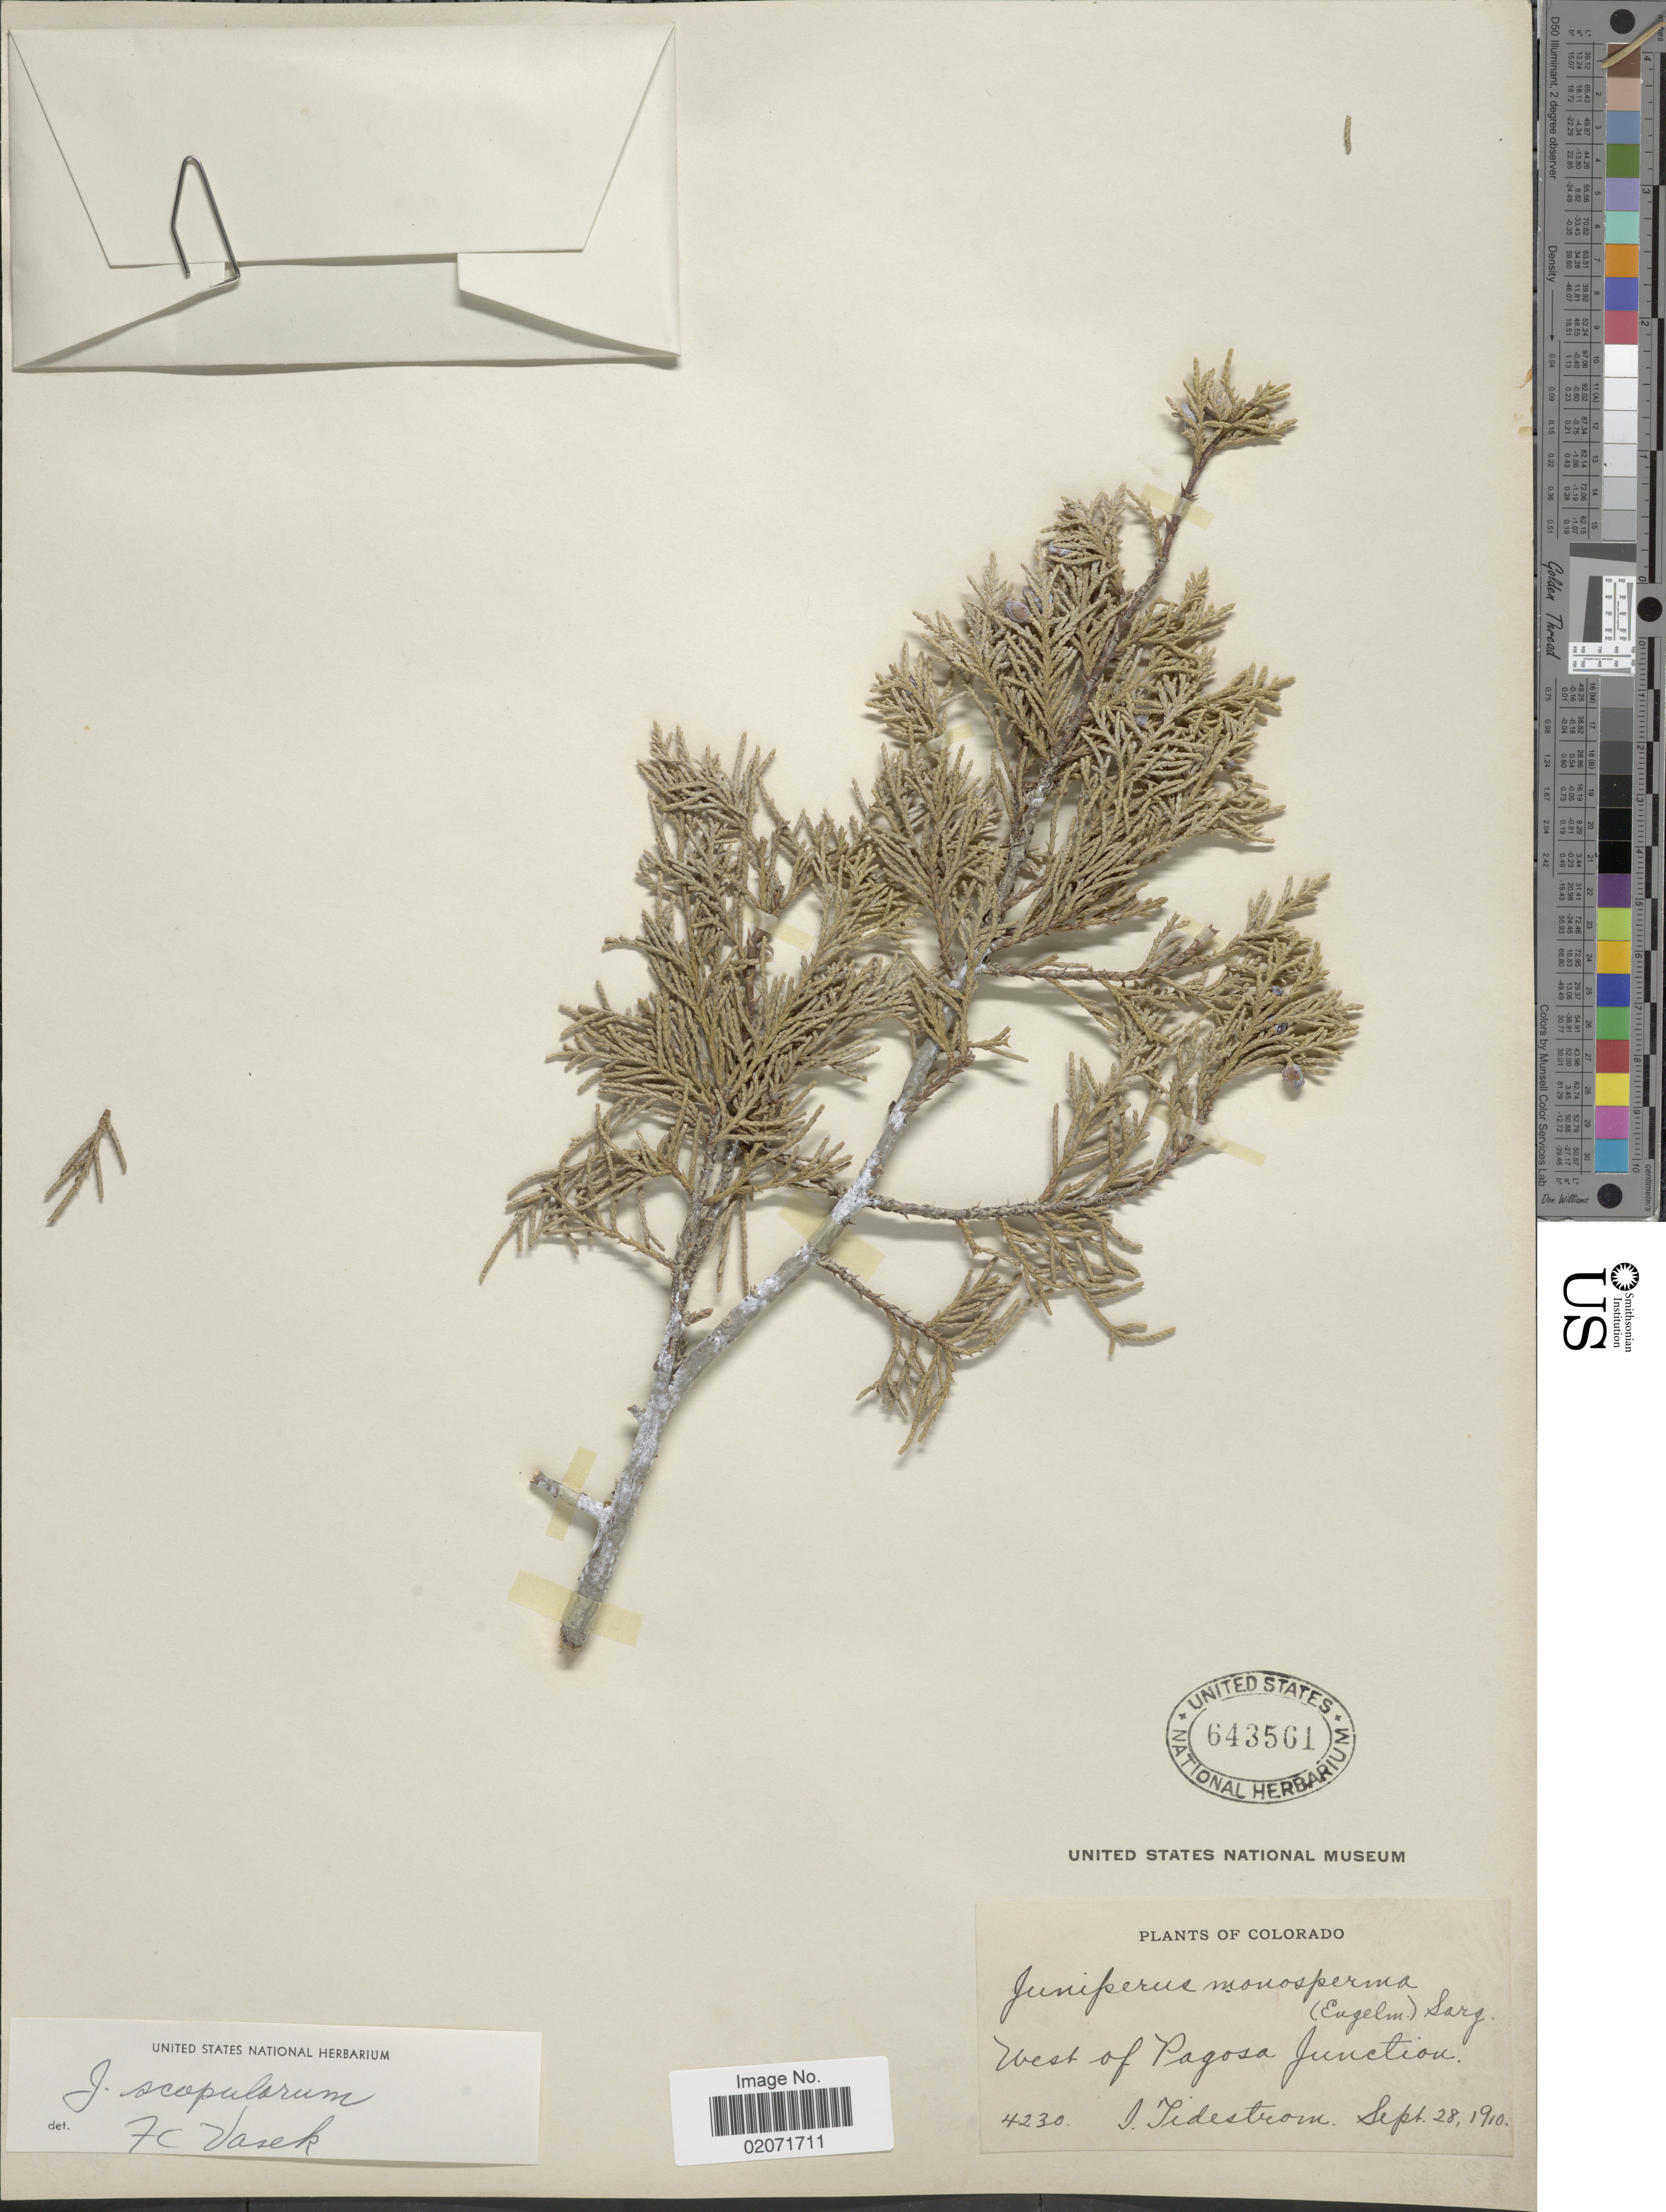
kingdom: Plantae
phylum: Tracheophyta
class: Pinopsida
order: Pinales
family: Cupressaceae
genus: Juniperus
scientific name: Juniperus scopulorum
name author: Sarg.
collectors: I. Tidestorm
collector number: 4230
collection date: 1910-09-28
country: United States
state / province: Colorado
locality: West of Pagosa Junction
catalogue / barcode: US 643561